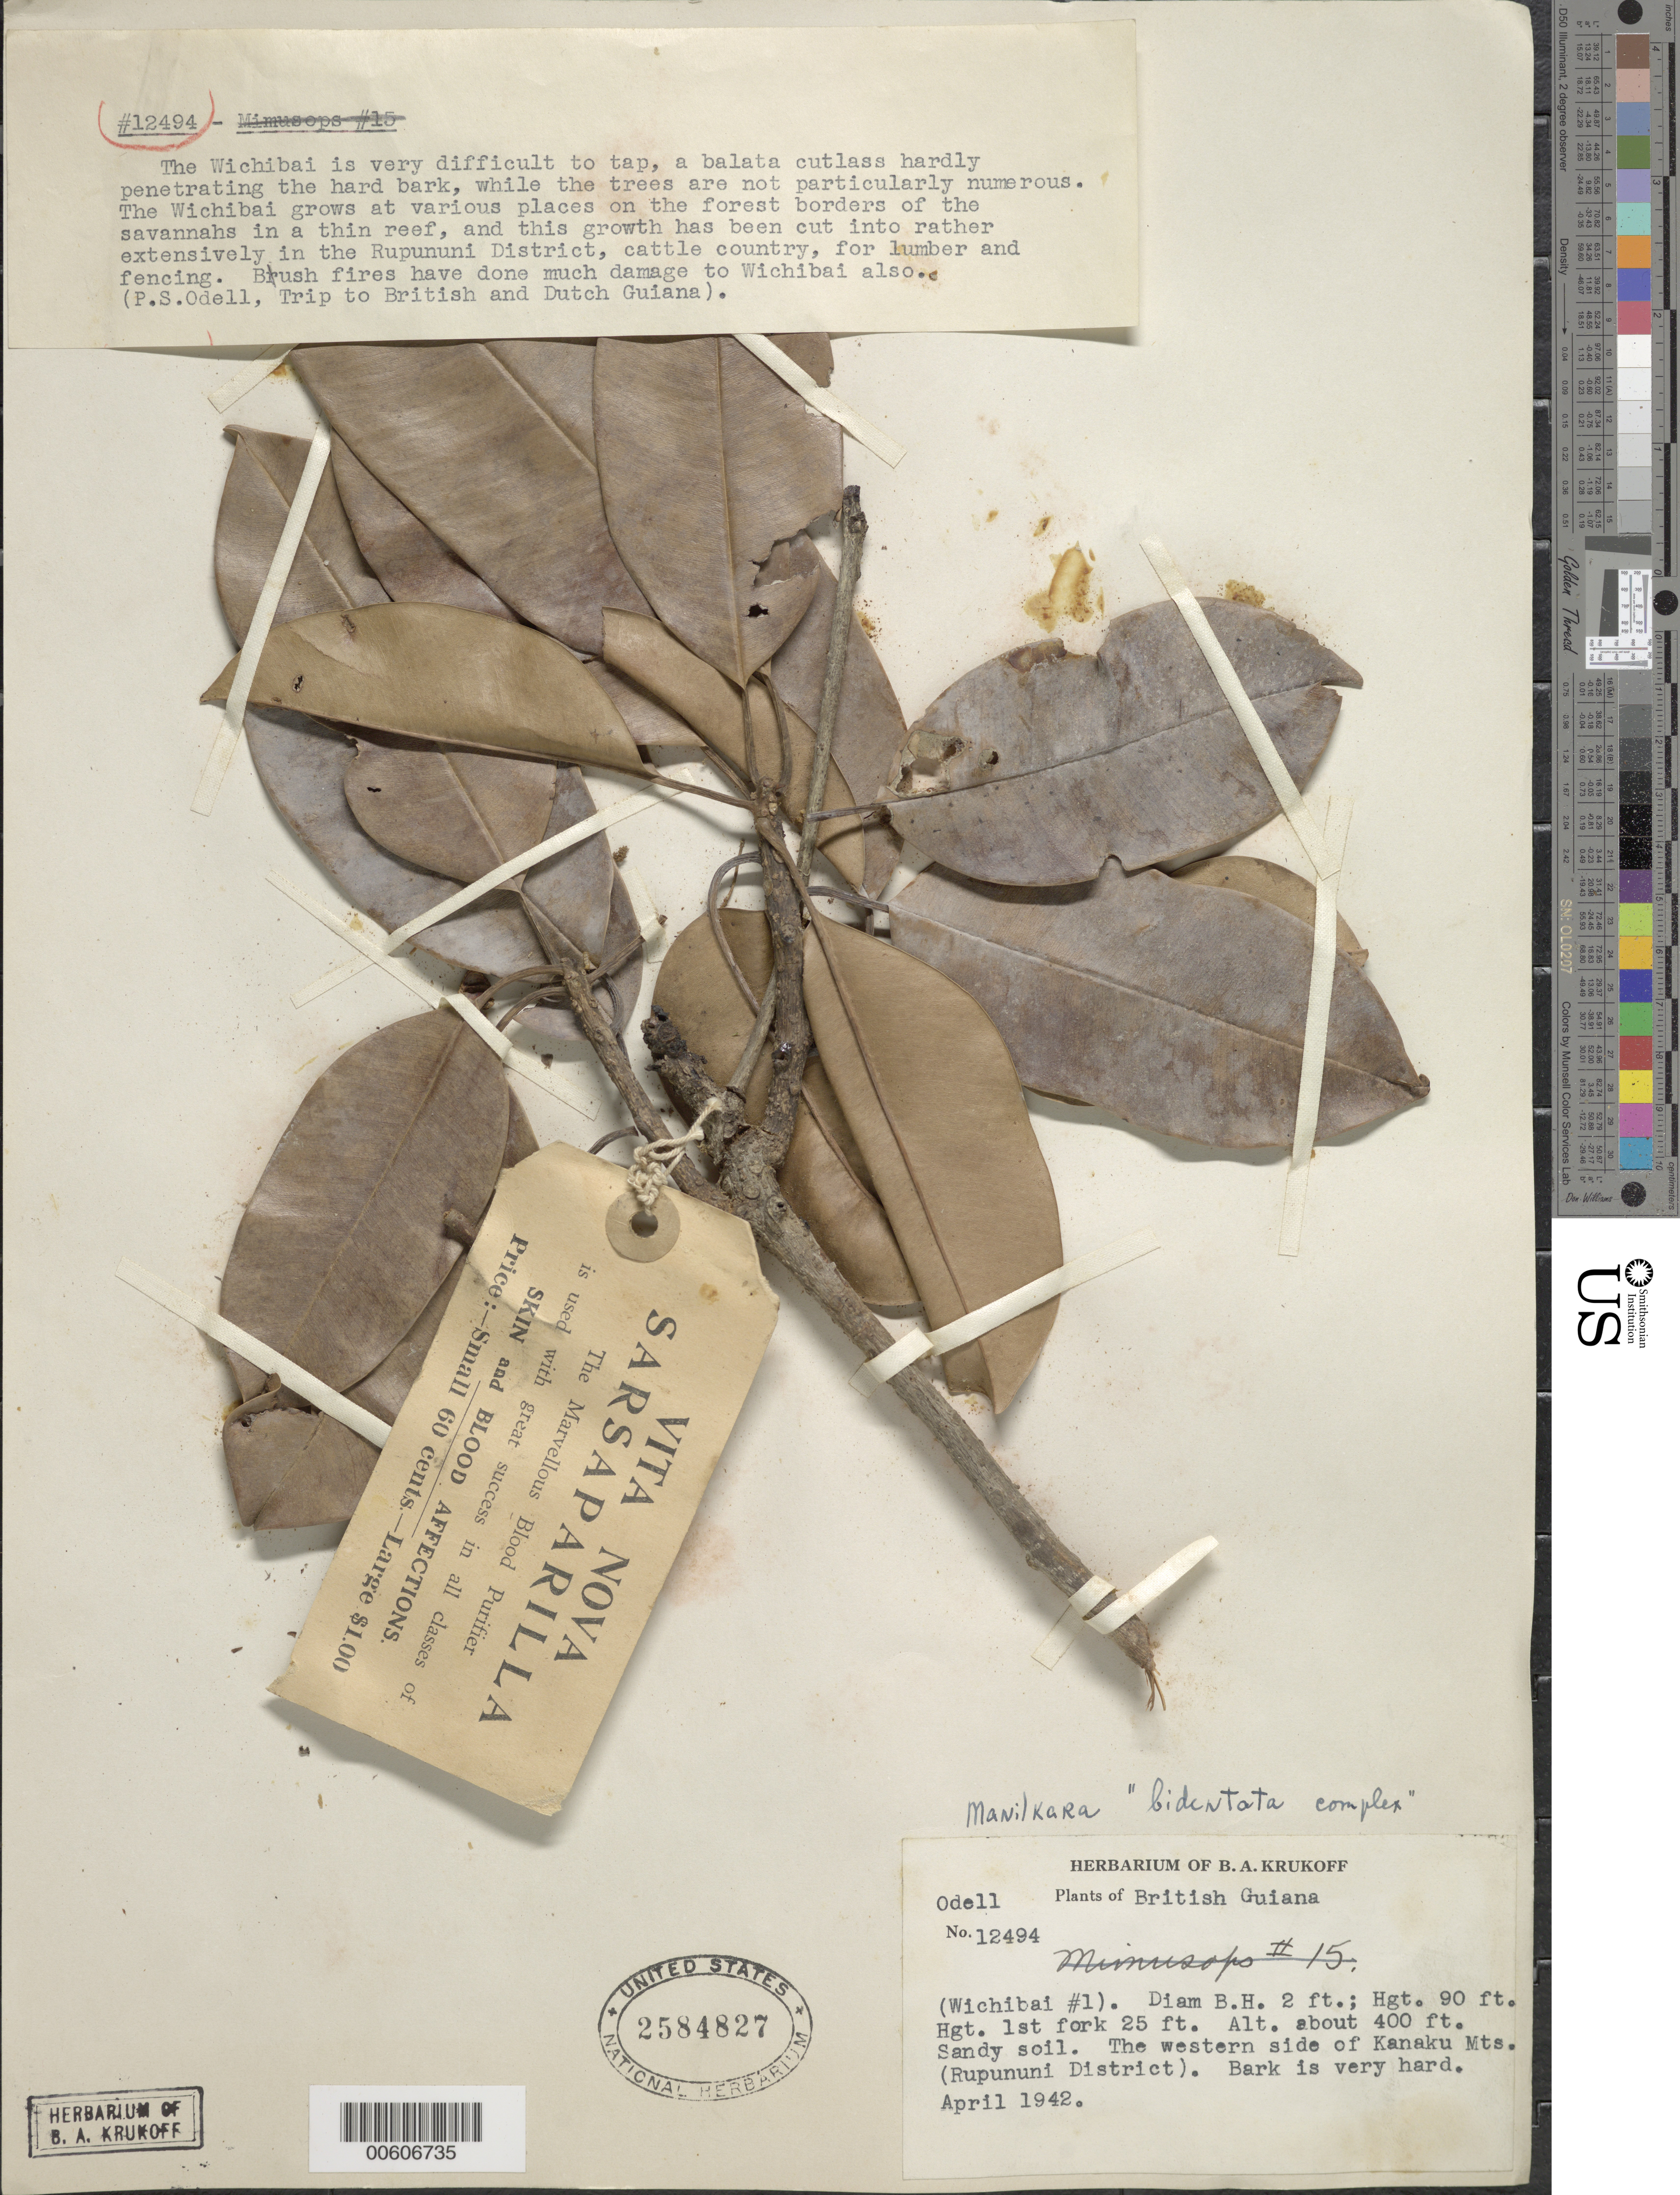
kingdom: Plantae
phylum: Tracheophyta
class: Magnoliopsida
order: Ericales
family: Sapotaceae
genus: Manilkara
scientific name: Manilkara bidentata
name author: (A. DC.) A. Chev.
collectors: -. Odell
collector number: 12494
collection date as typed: Apr-42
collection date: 1942-04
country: Guyana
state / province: U. Takutu-U. Essequibo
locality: Kanuku Mts., Rupununi Drainage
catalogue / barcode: US 2584827